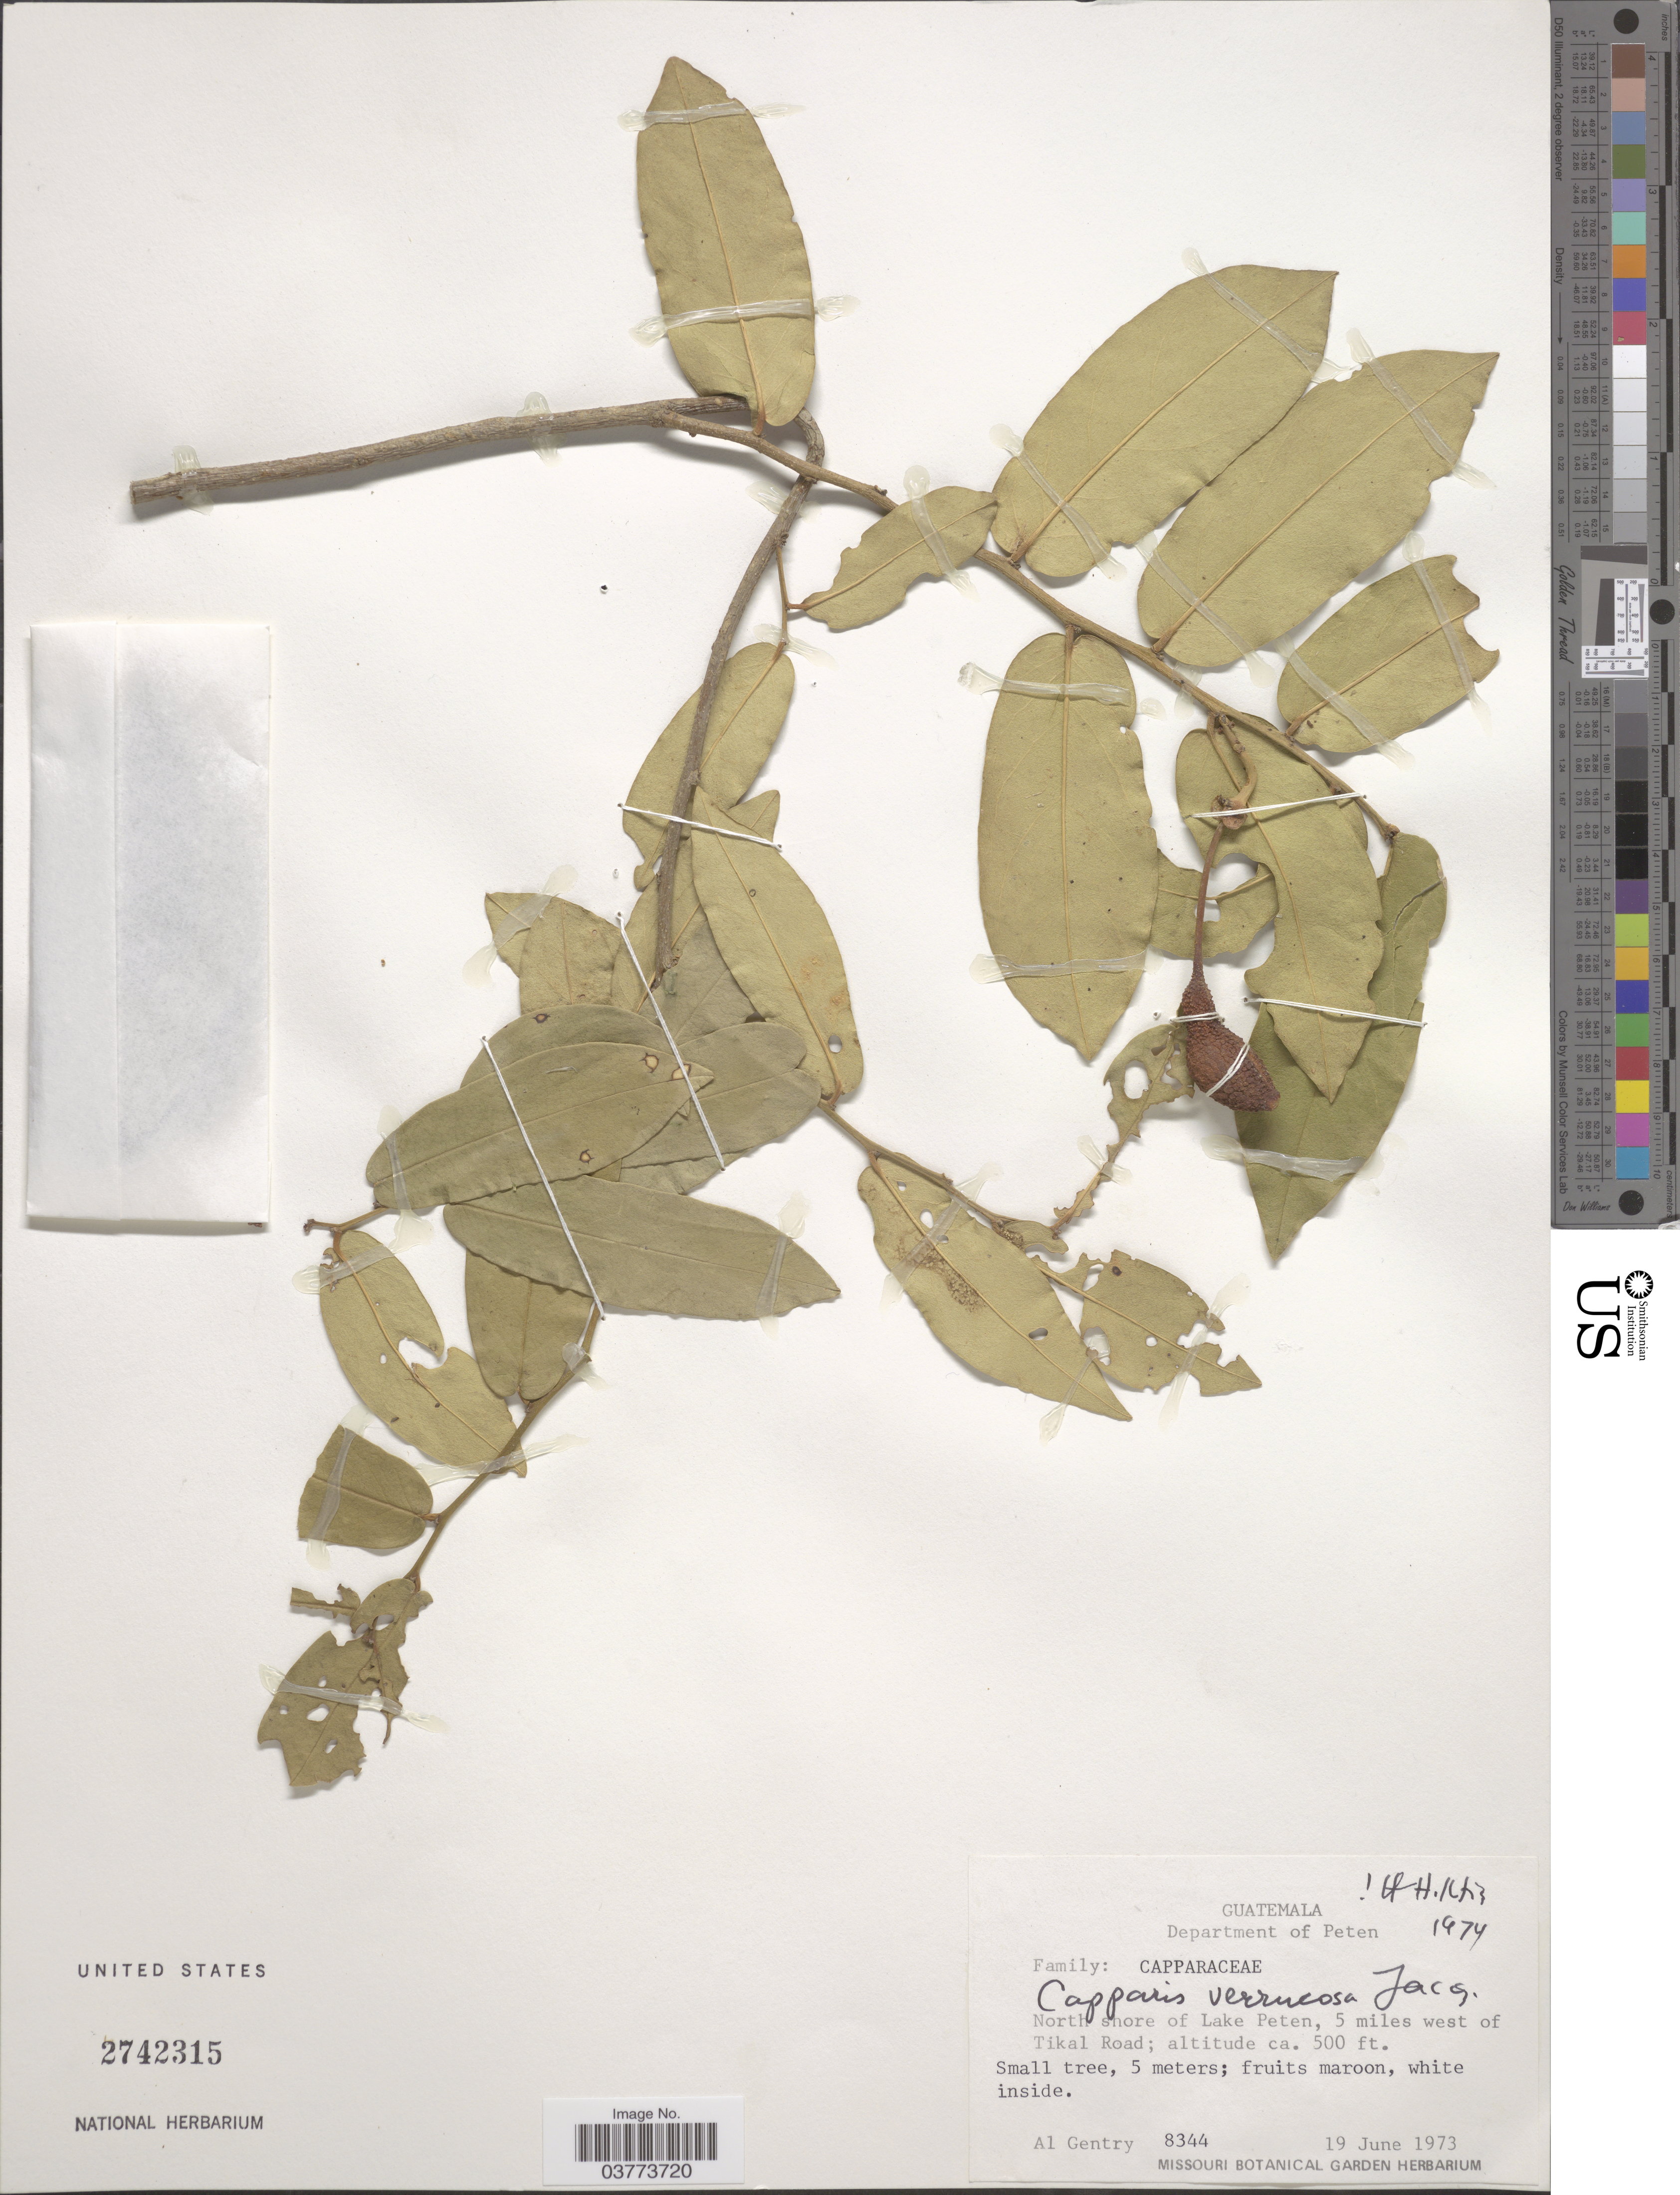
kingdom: Plantae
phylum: Tracheophyta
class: Magnoliopsida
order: Brassicales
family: Capparaceae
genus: Cynophalla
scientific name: Cynophalla verrucosa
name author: (Jacq.) J. Presl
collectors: A. H. Gentry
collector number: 8344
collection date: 1973-06-19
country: Guatemala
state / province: El Peten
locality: Department of Peten. North shore of Lake Peten, 5 miles west of Tikal Road.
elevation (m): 152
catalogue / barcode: US 2742315